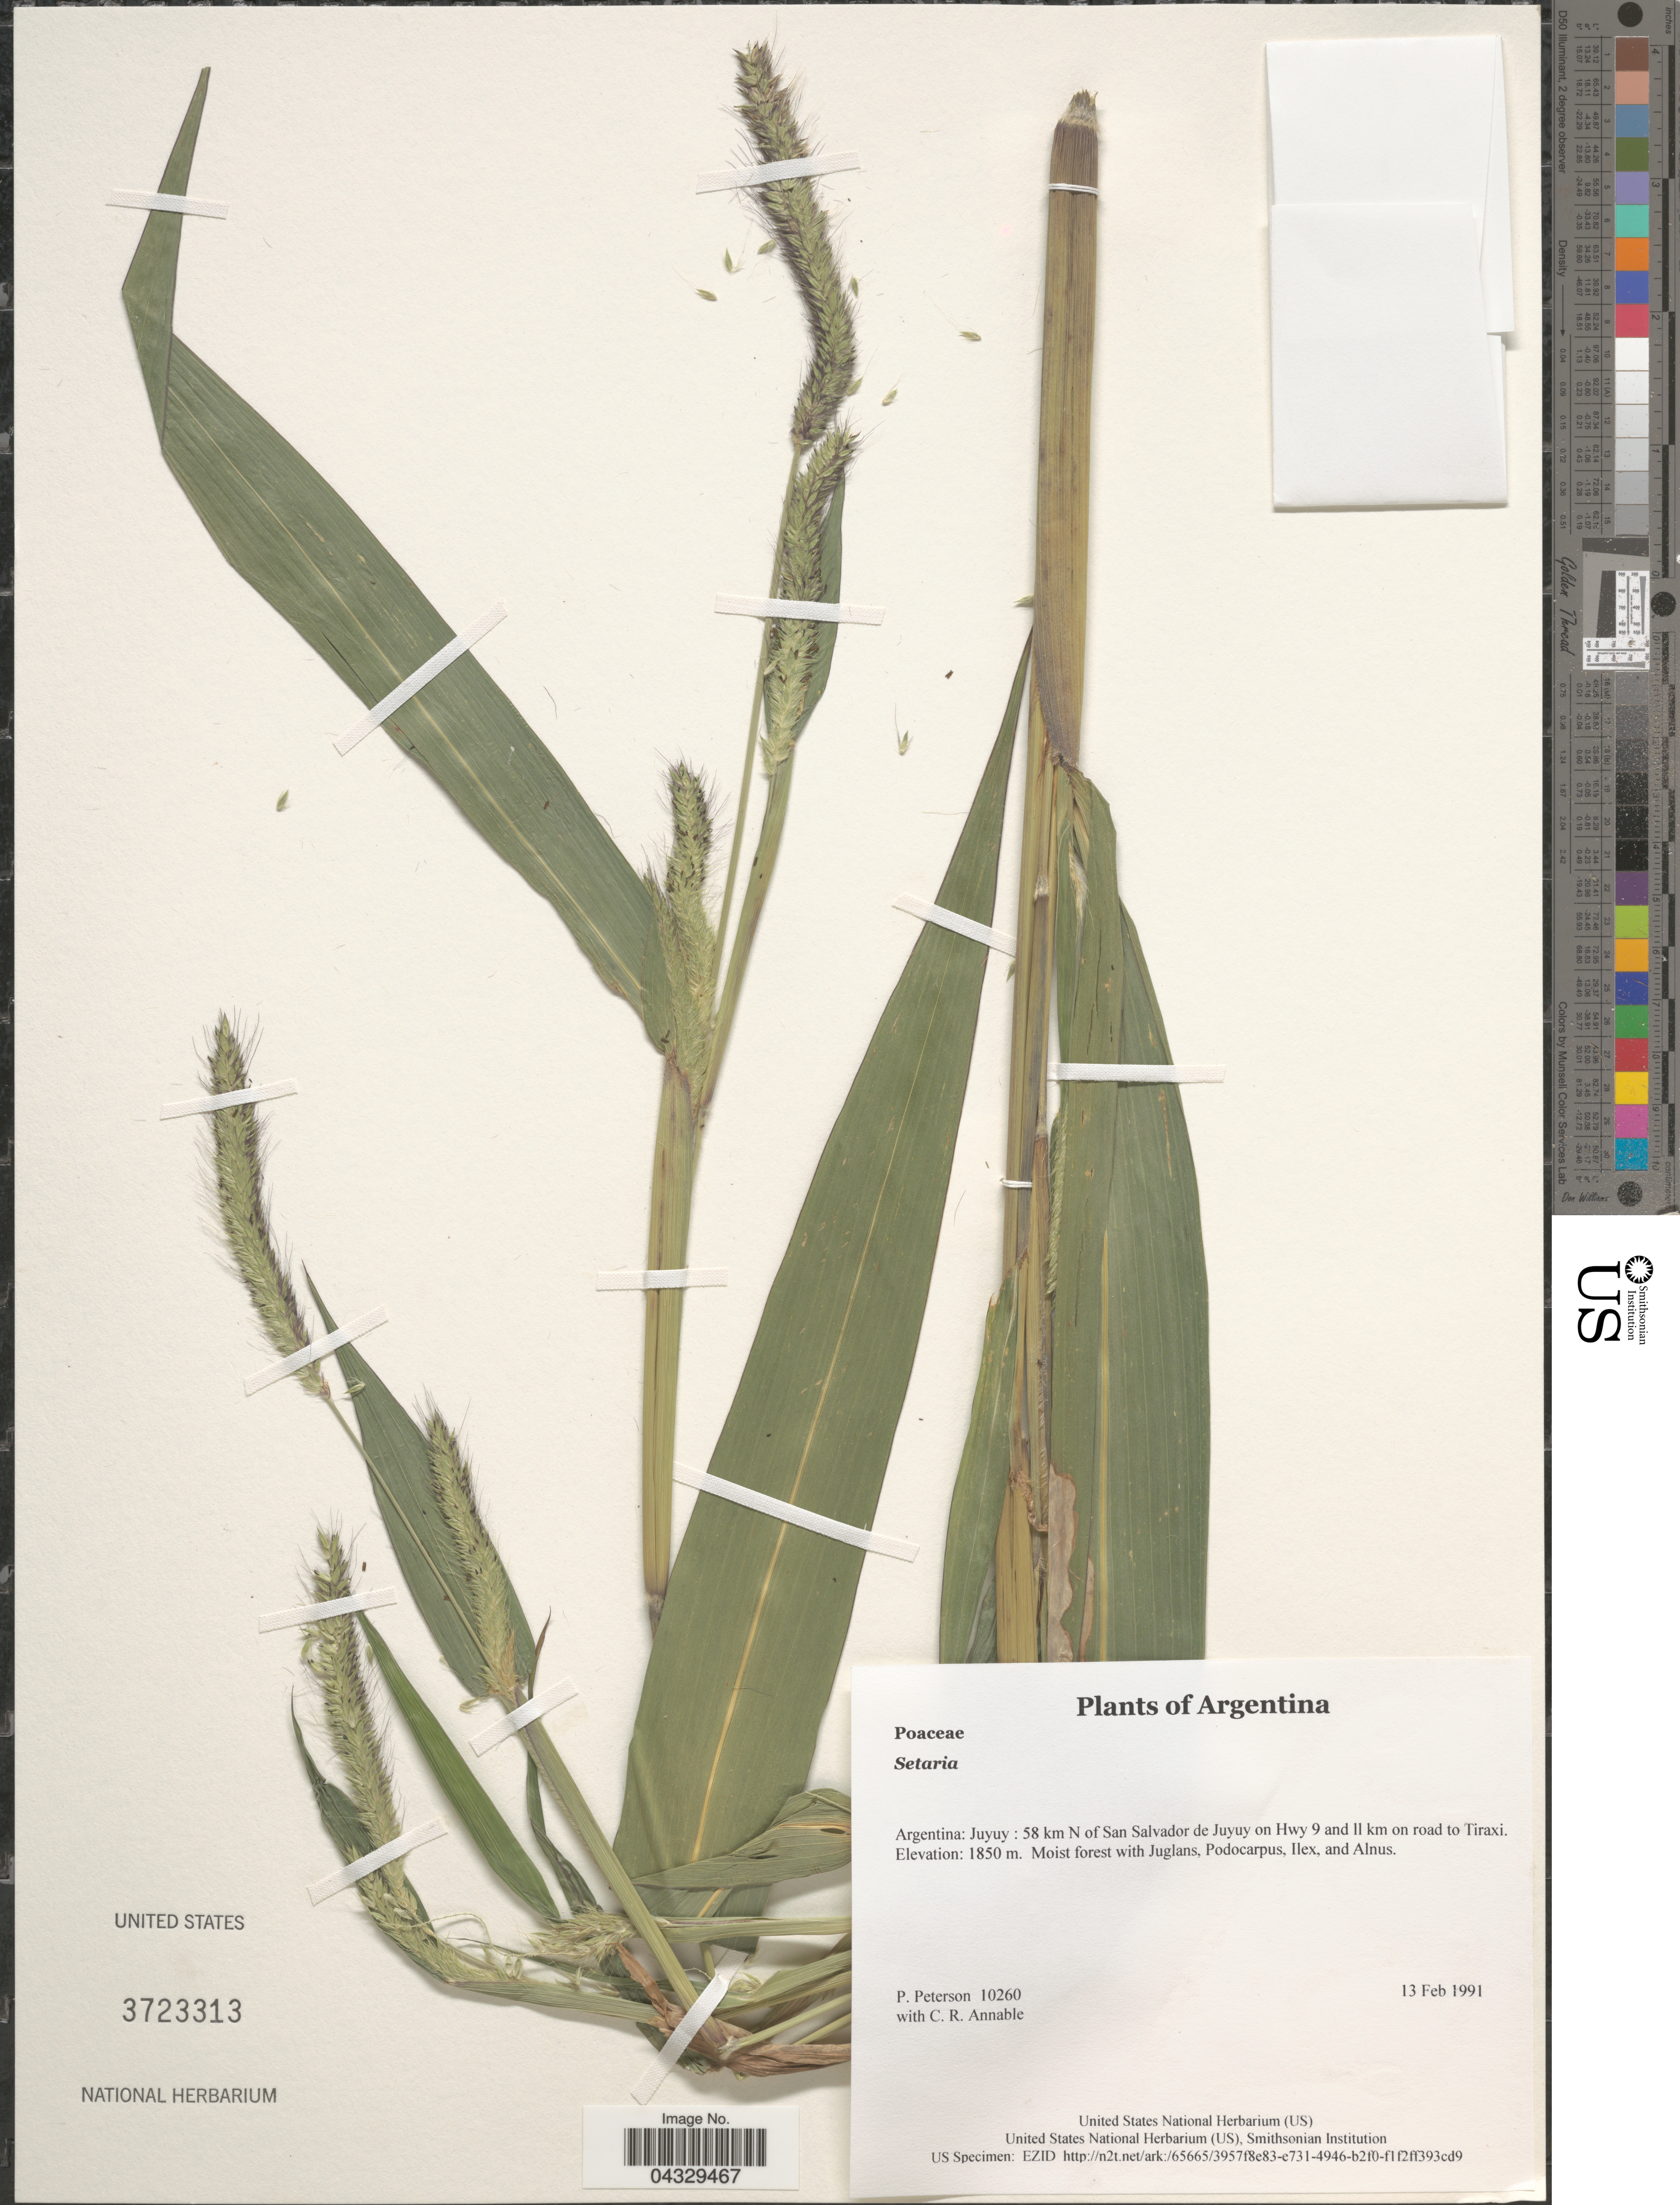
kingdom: Plantae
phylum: Tracheophyta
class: Liliopsida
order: Poales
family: Poaceae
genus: Setaria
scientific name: Setaria sp.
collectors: P. Peterson & C. R. Annable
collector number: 10260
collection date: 1991-02-13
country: Argentina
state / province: Jujuy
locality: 58 km N of San Salvador de Jujuy on Hwy 9 and 11 km on road to Tiraxi.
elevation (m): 1850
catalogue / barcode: US 3723313